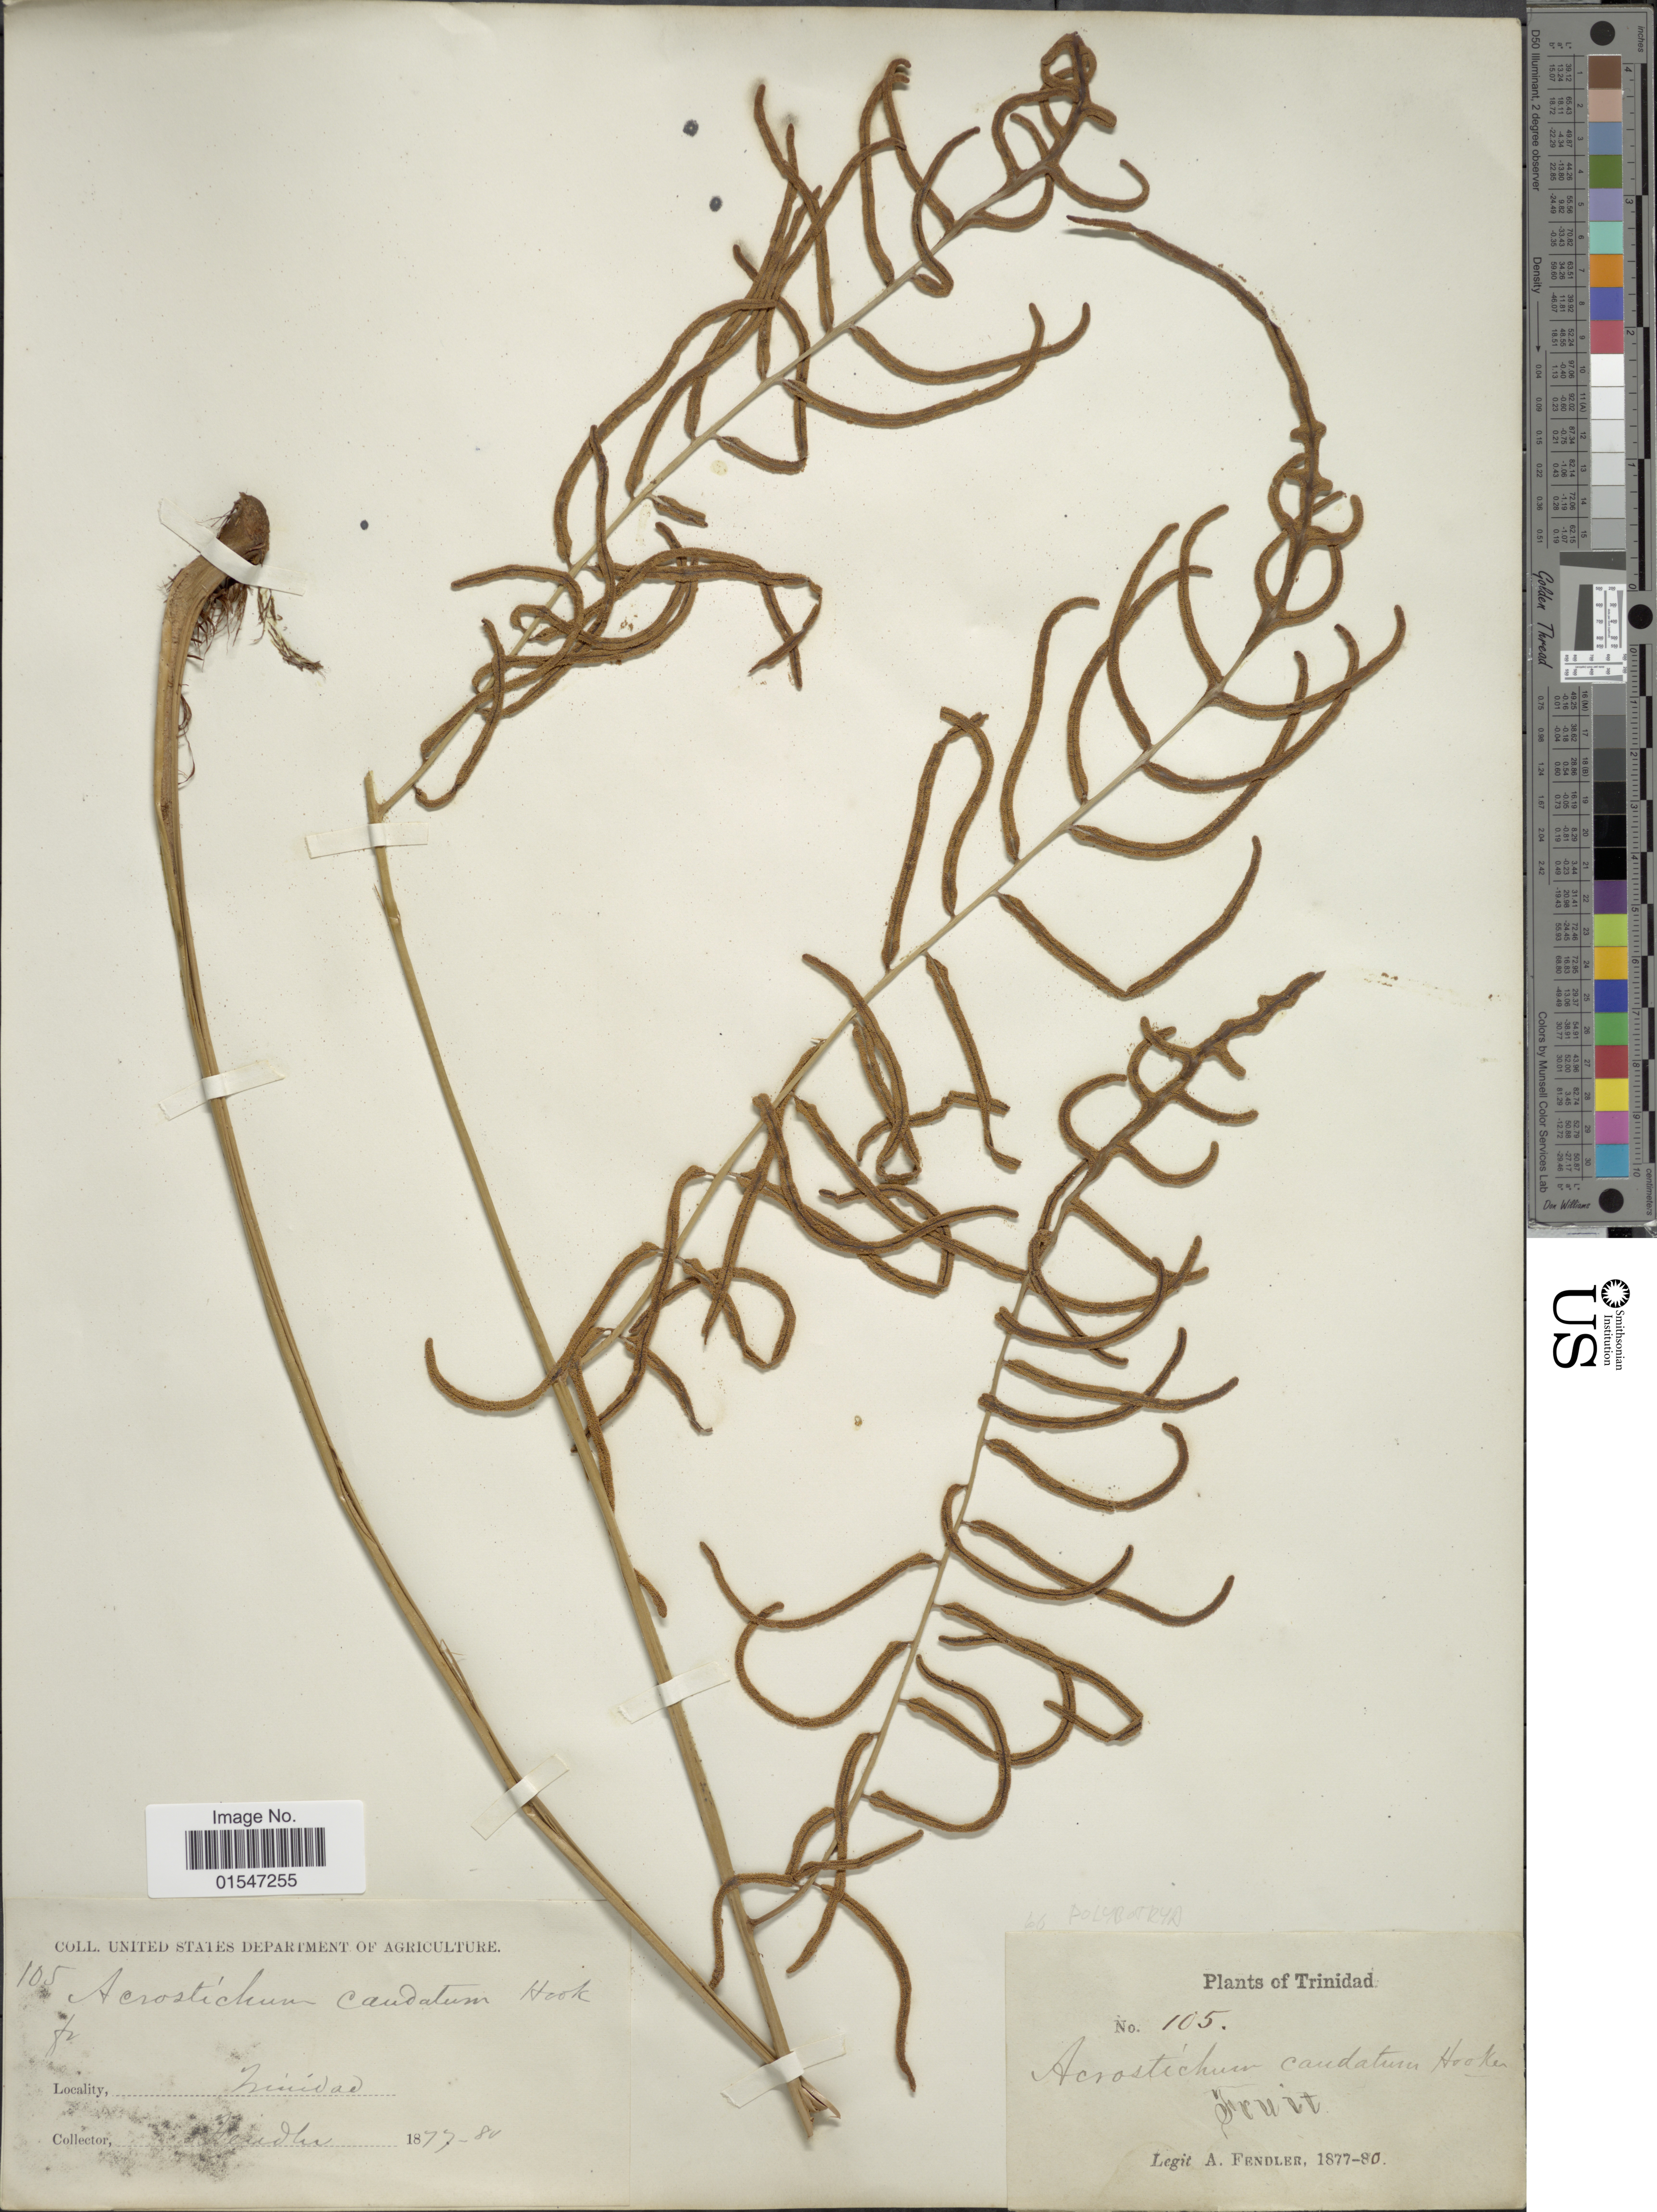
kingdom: Plantae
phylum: Tracheophyta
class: Polypodiopsida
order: Polypodiales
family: Dryopteridaceae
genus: Polybotrya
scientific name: Polybotrya caudata f. caudata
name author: Kunze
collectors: A. Fendler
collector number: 105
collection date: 1877/1880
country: Trinidad and Tobago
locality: Trinidad